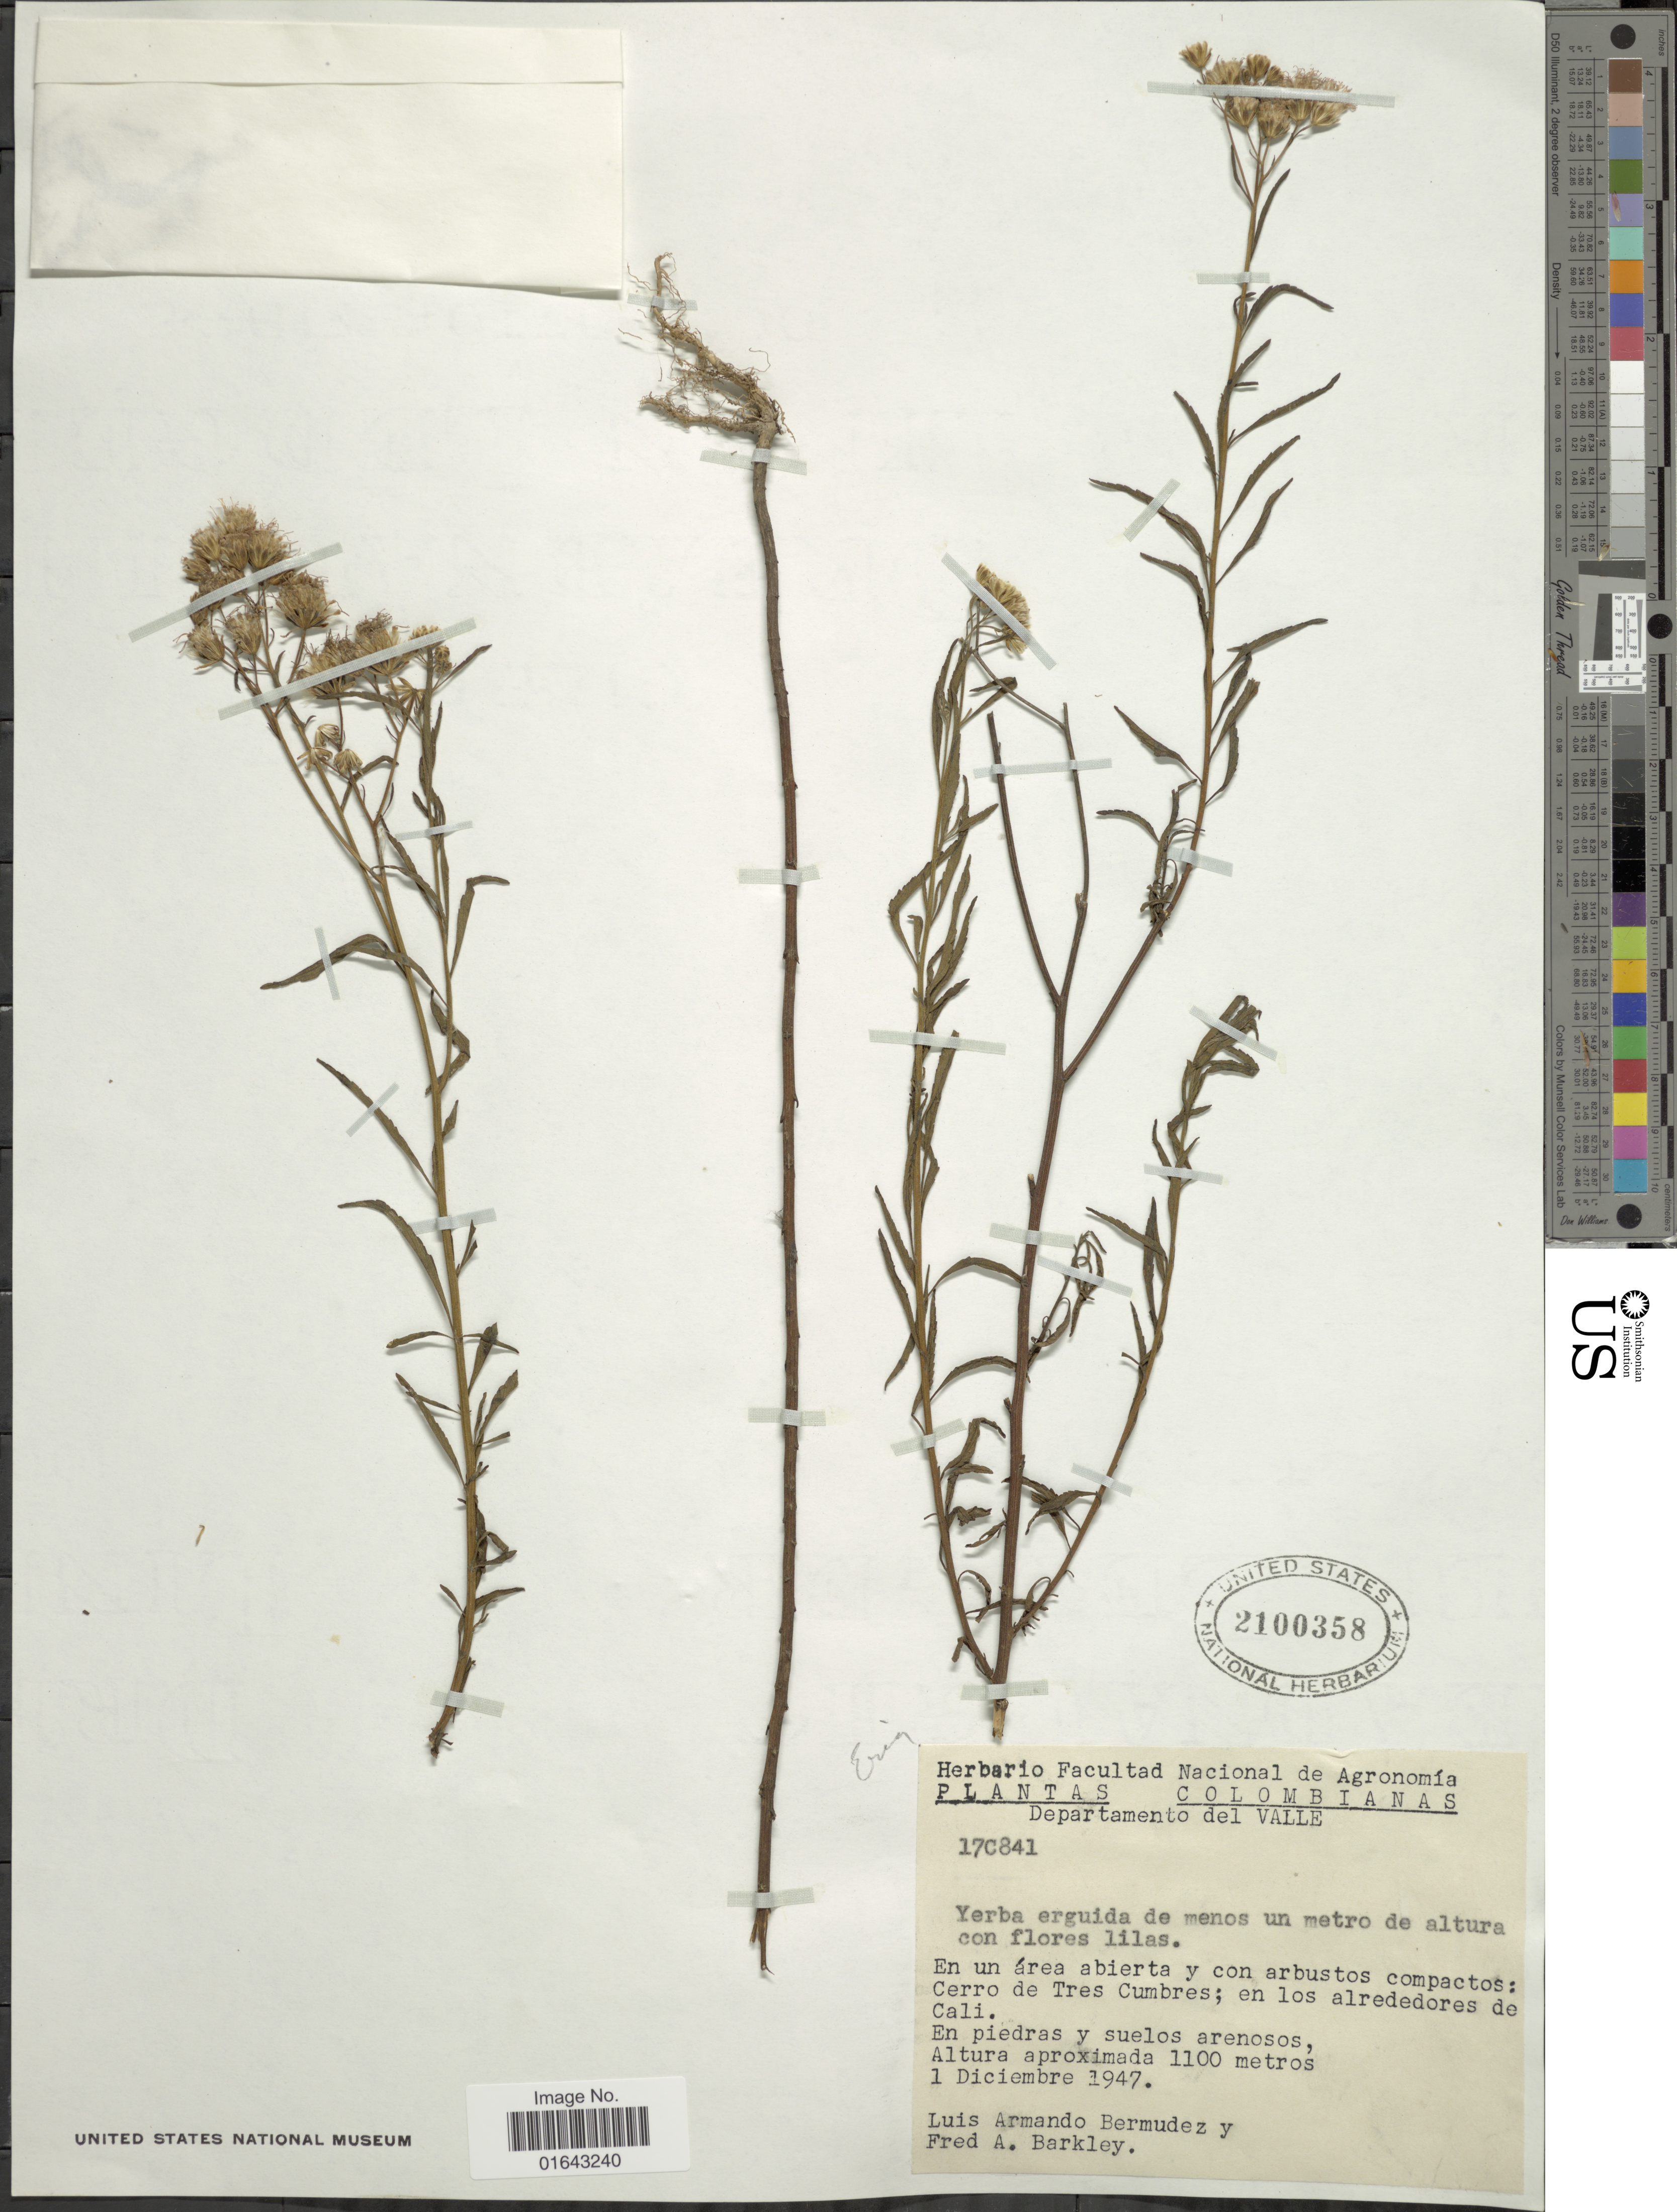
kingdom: Plantae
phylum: Tracheophyta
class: Magnoliopsida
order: Asterales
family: Asteraceae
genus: Trichogonia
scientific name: Trichogonia arguta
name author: (Kunth) Benth. & Hook. f. ex Klatt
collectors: A. Bermúdez & F. A. Barkley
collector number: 17C841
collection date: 1947-12-01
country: Colombia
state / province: Valle del Cauca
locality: Departamento del Valle. Cerro de Tres Cumbres; en los alrededores de Cali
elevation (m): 1100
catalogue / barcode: US 2100358